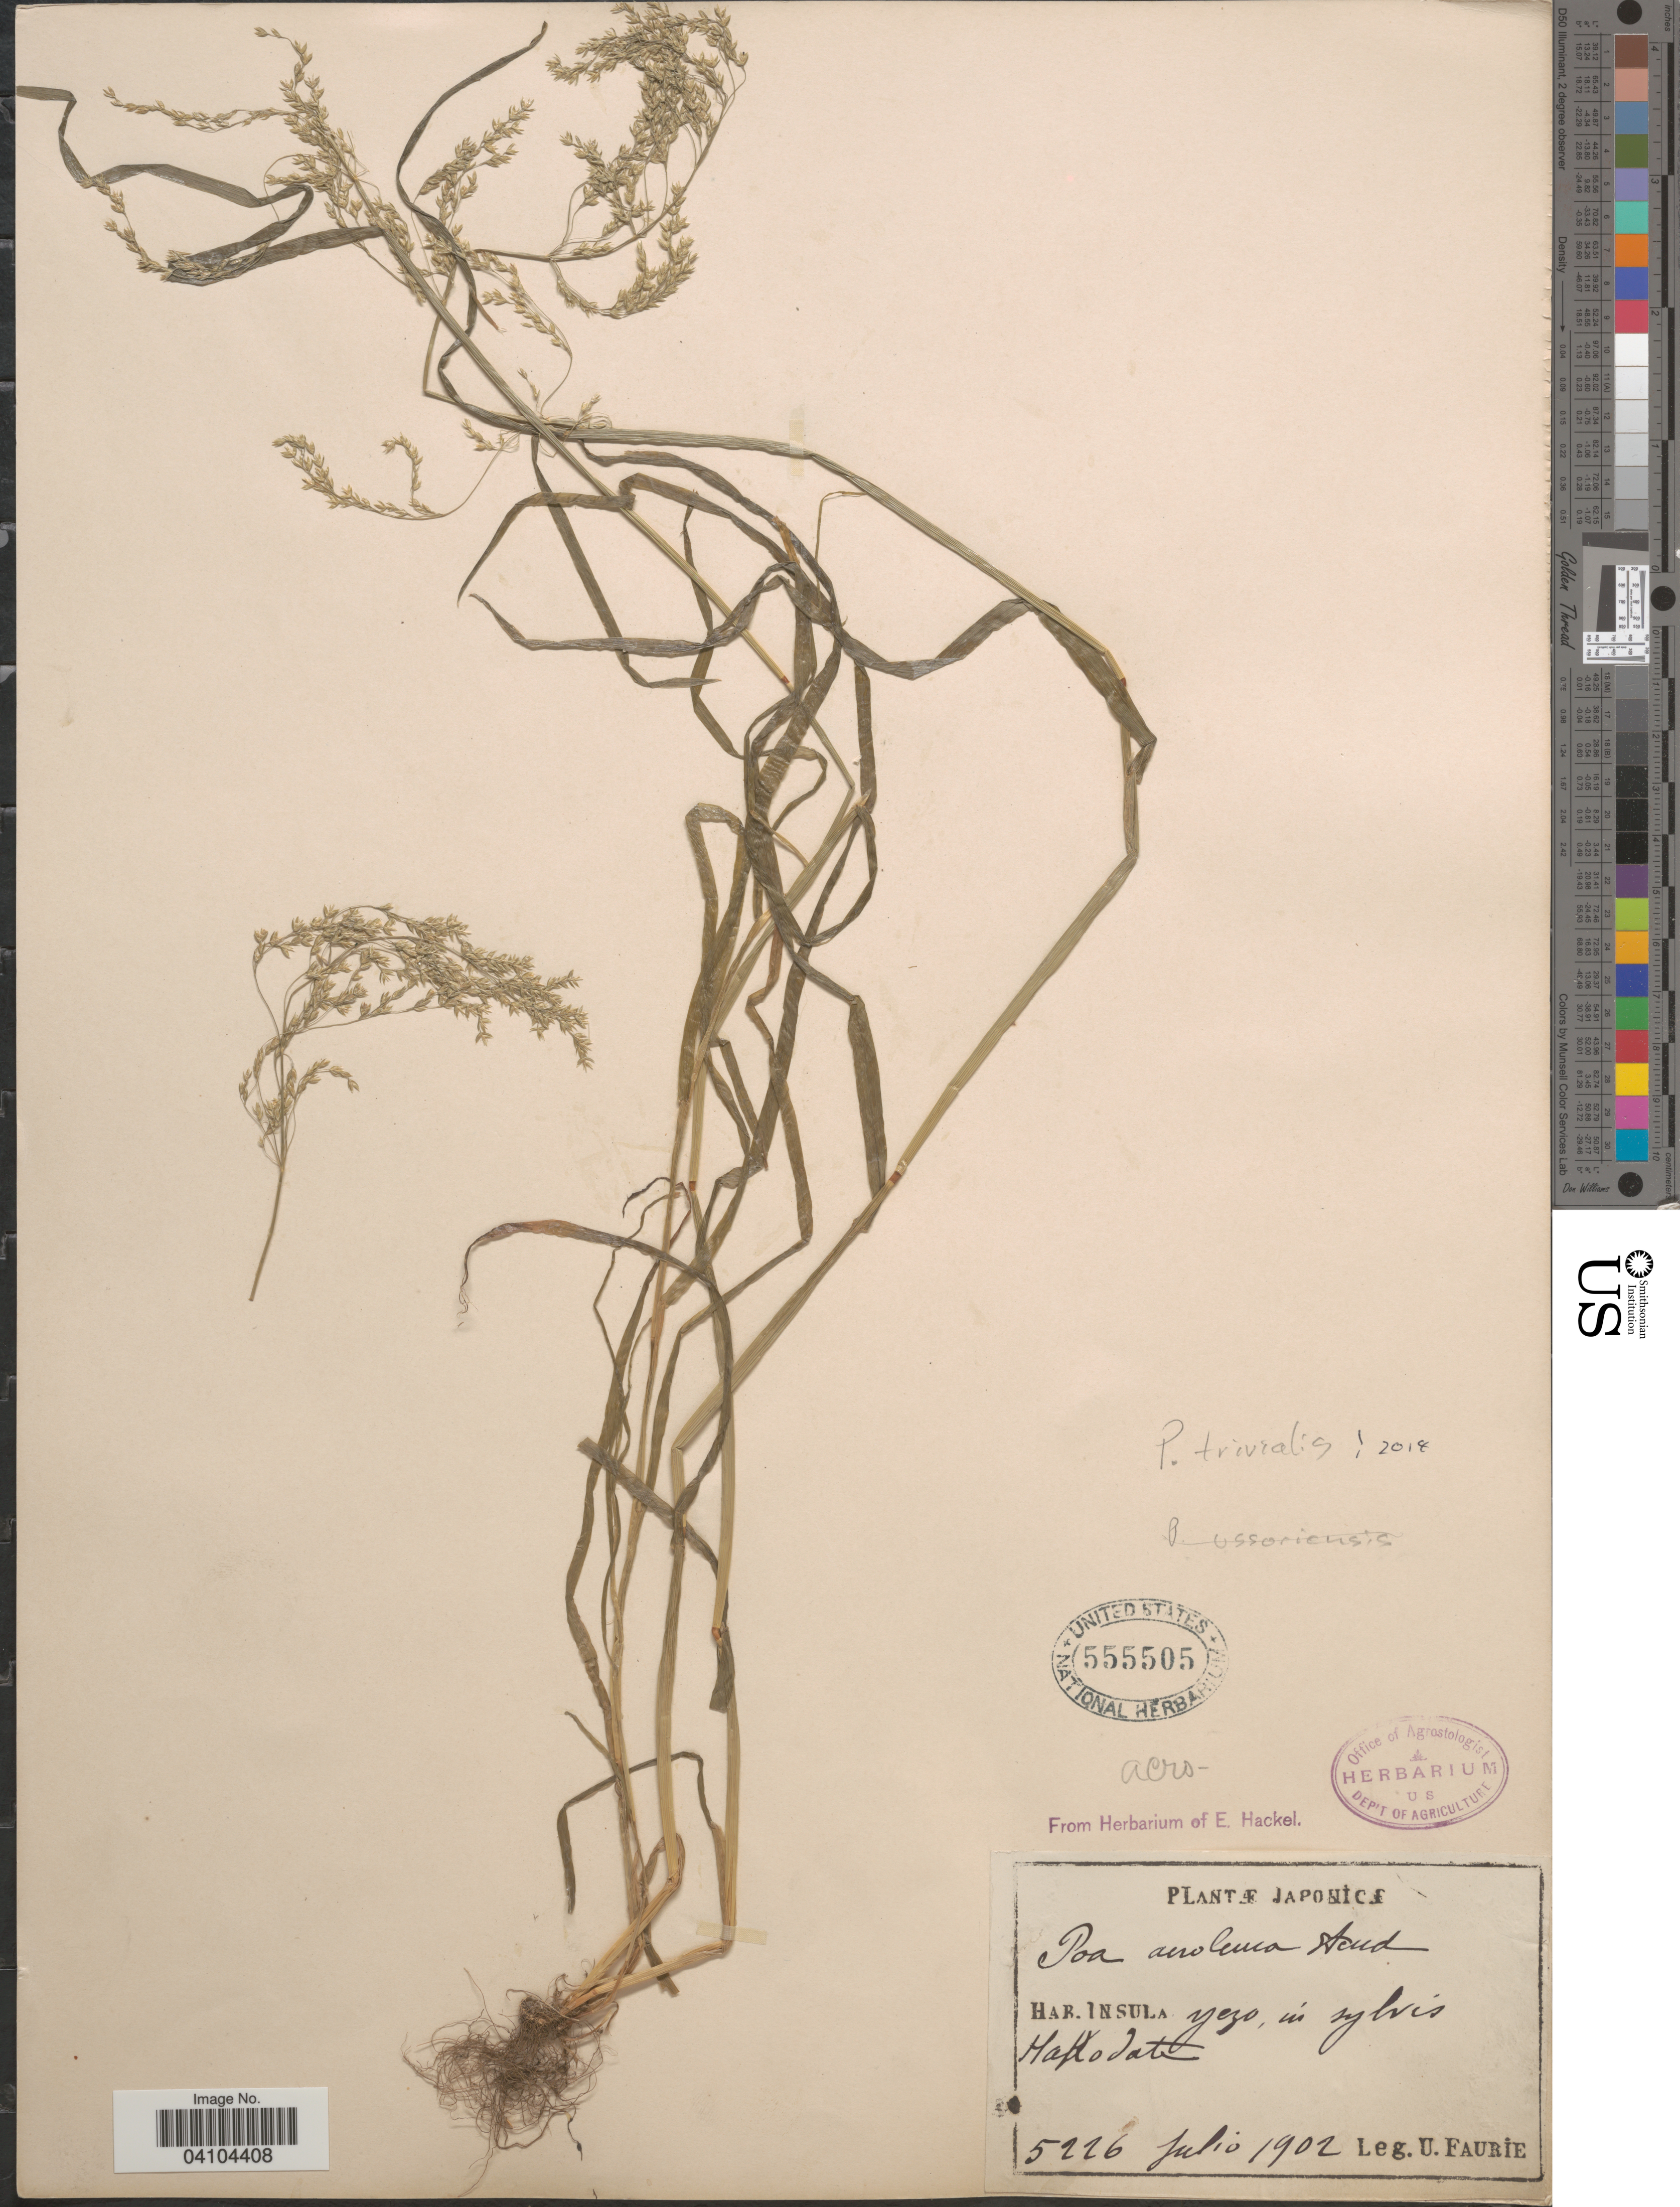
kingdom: Plantae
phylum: Tracheophyta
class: Liliopsida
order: Poales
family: Poaceae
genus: Poa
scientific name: Poa trivialis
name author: L.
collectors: U. Faurie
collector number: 5226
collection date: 1902-07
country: Japan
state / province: Hokkaidō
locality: Insula Yezo, in sylvis Hakodate.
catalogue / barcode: US 555505